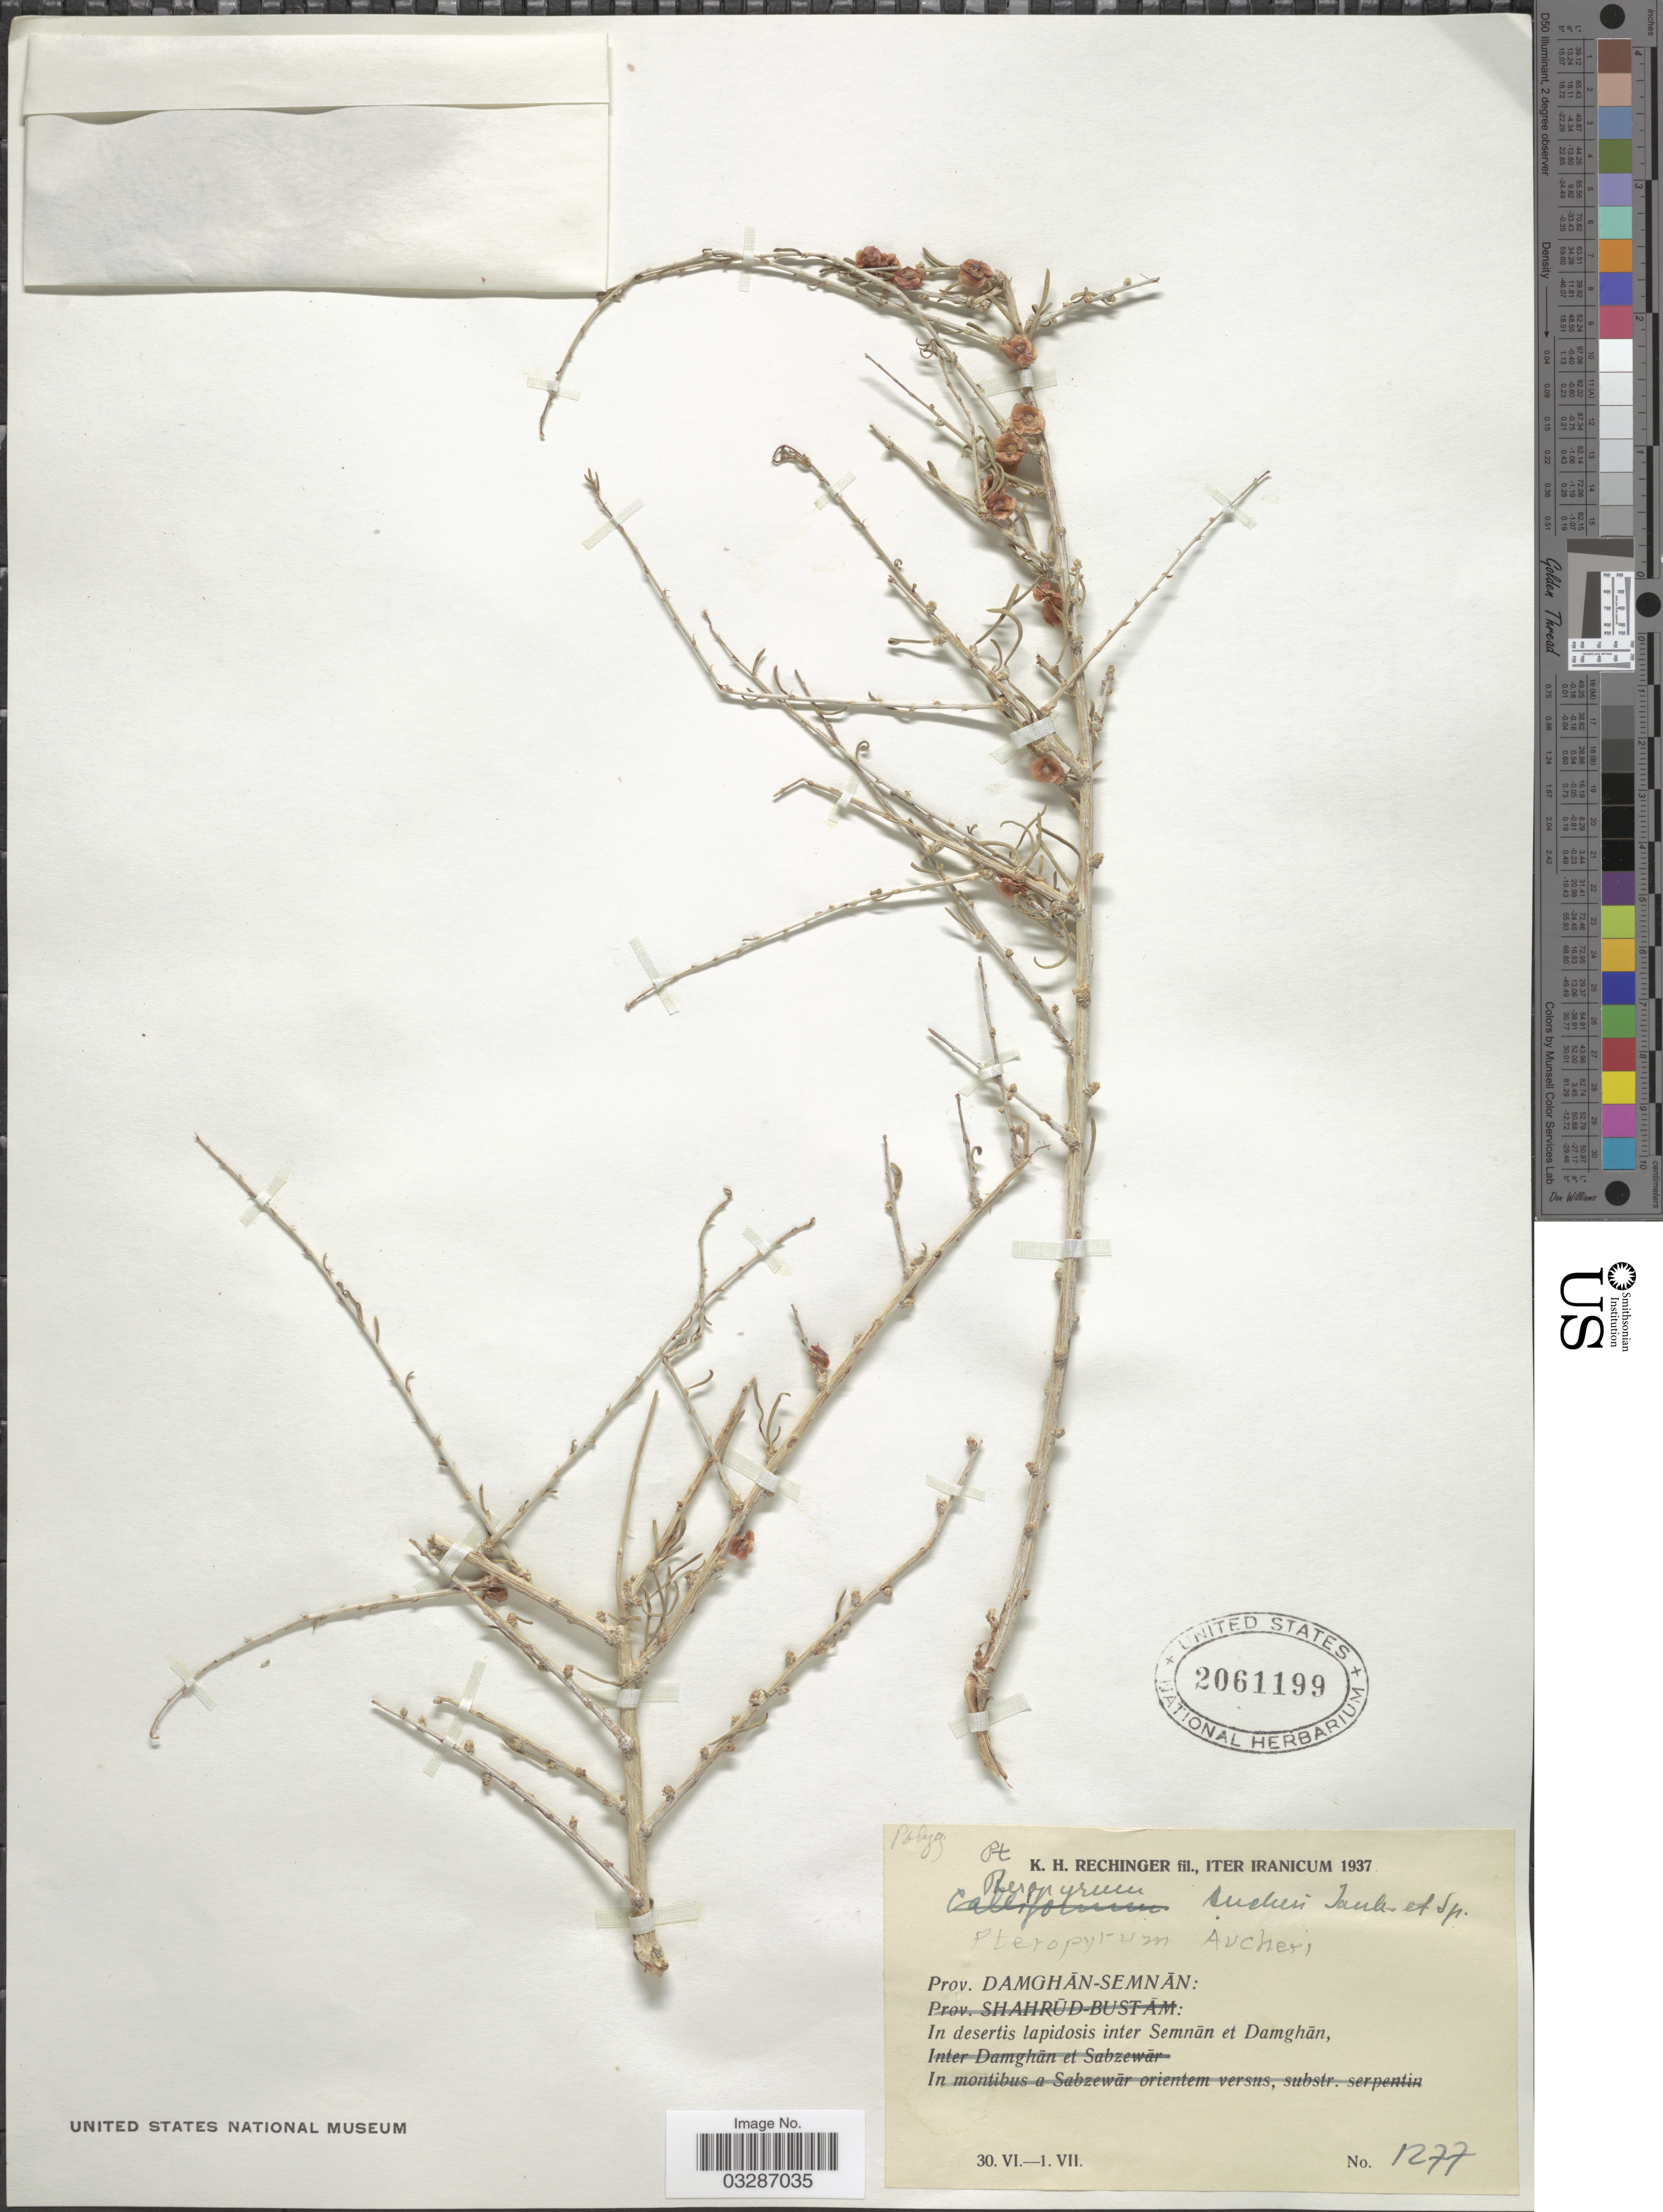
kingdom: Plantae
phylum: Tracheophyta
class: Magnoliopsida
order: Caryophyllales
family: Polygonaceae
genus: Pteropyrum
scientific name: Pteropyrum aucheri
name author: Jaub. & Spach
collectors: K. H. Rechinger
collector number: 1277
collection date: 1937-06-30/1937-07-01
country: Iran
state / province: Semnan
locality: Prov. Damghãn-Semnãn: In desertis lapidosis inter Semnãn et Damghãn.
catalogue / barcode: US 2061199